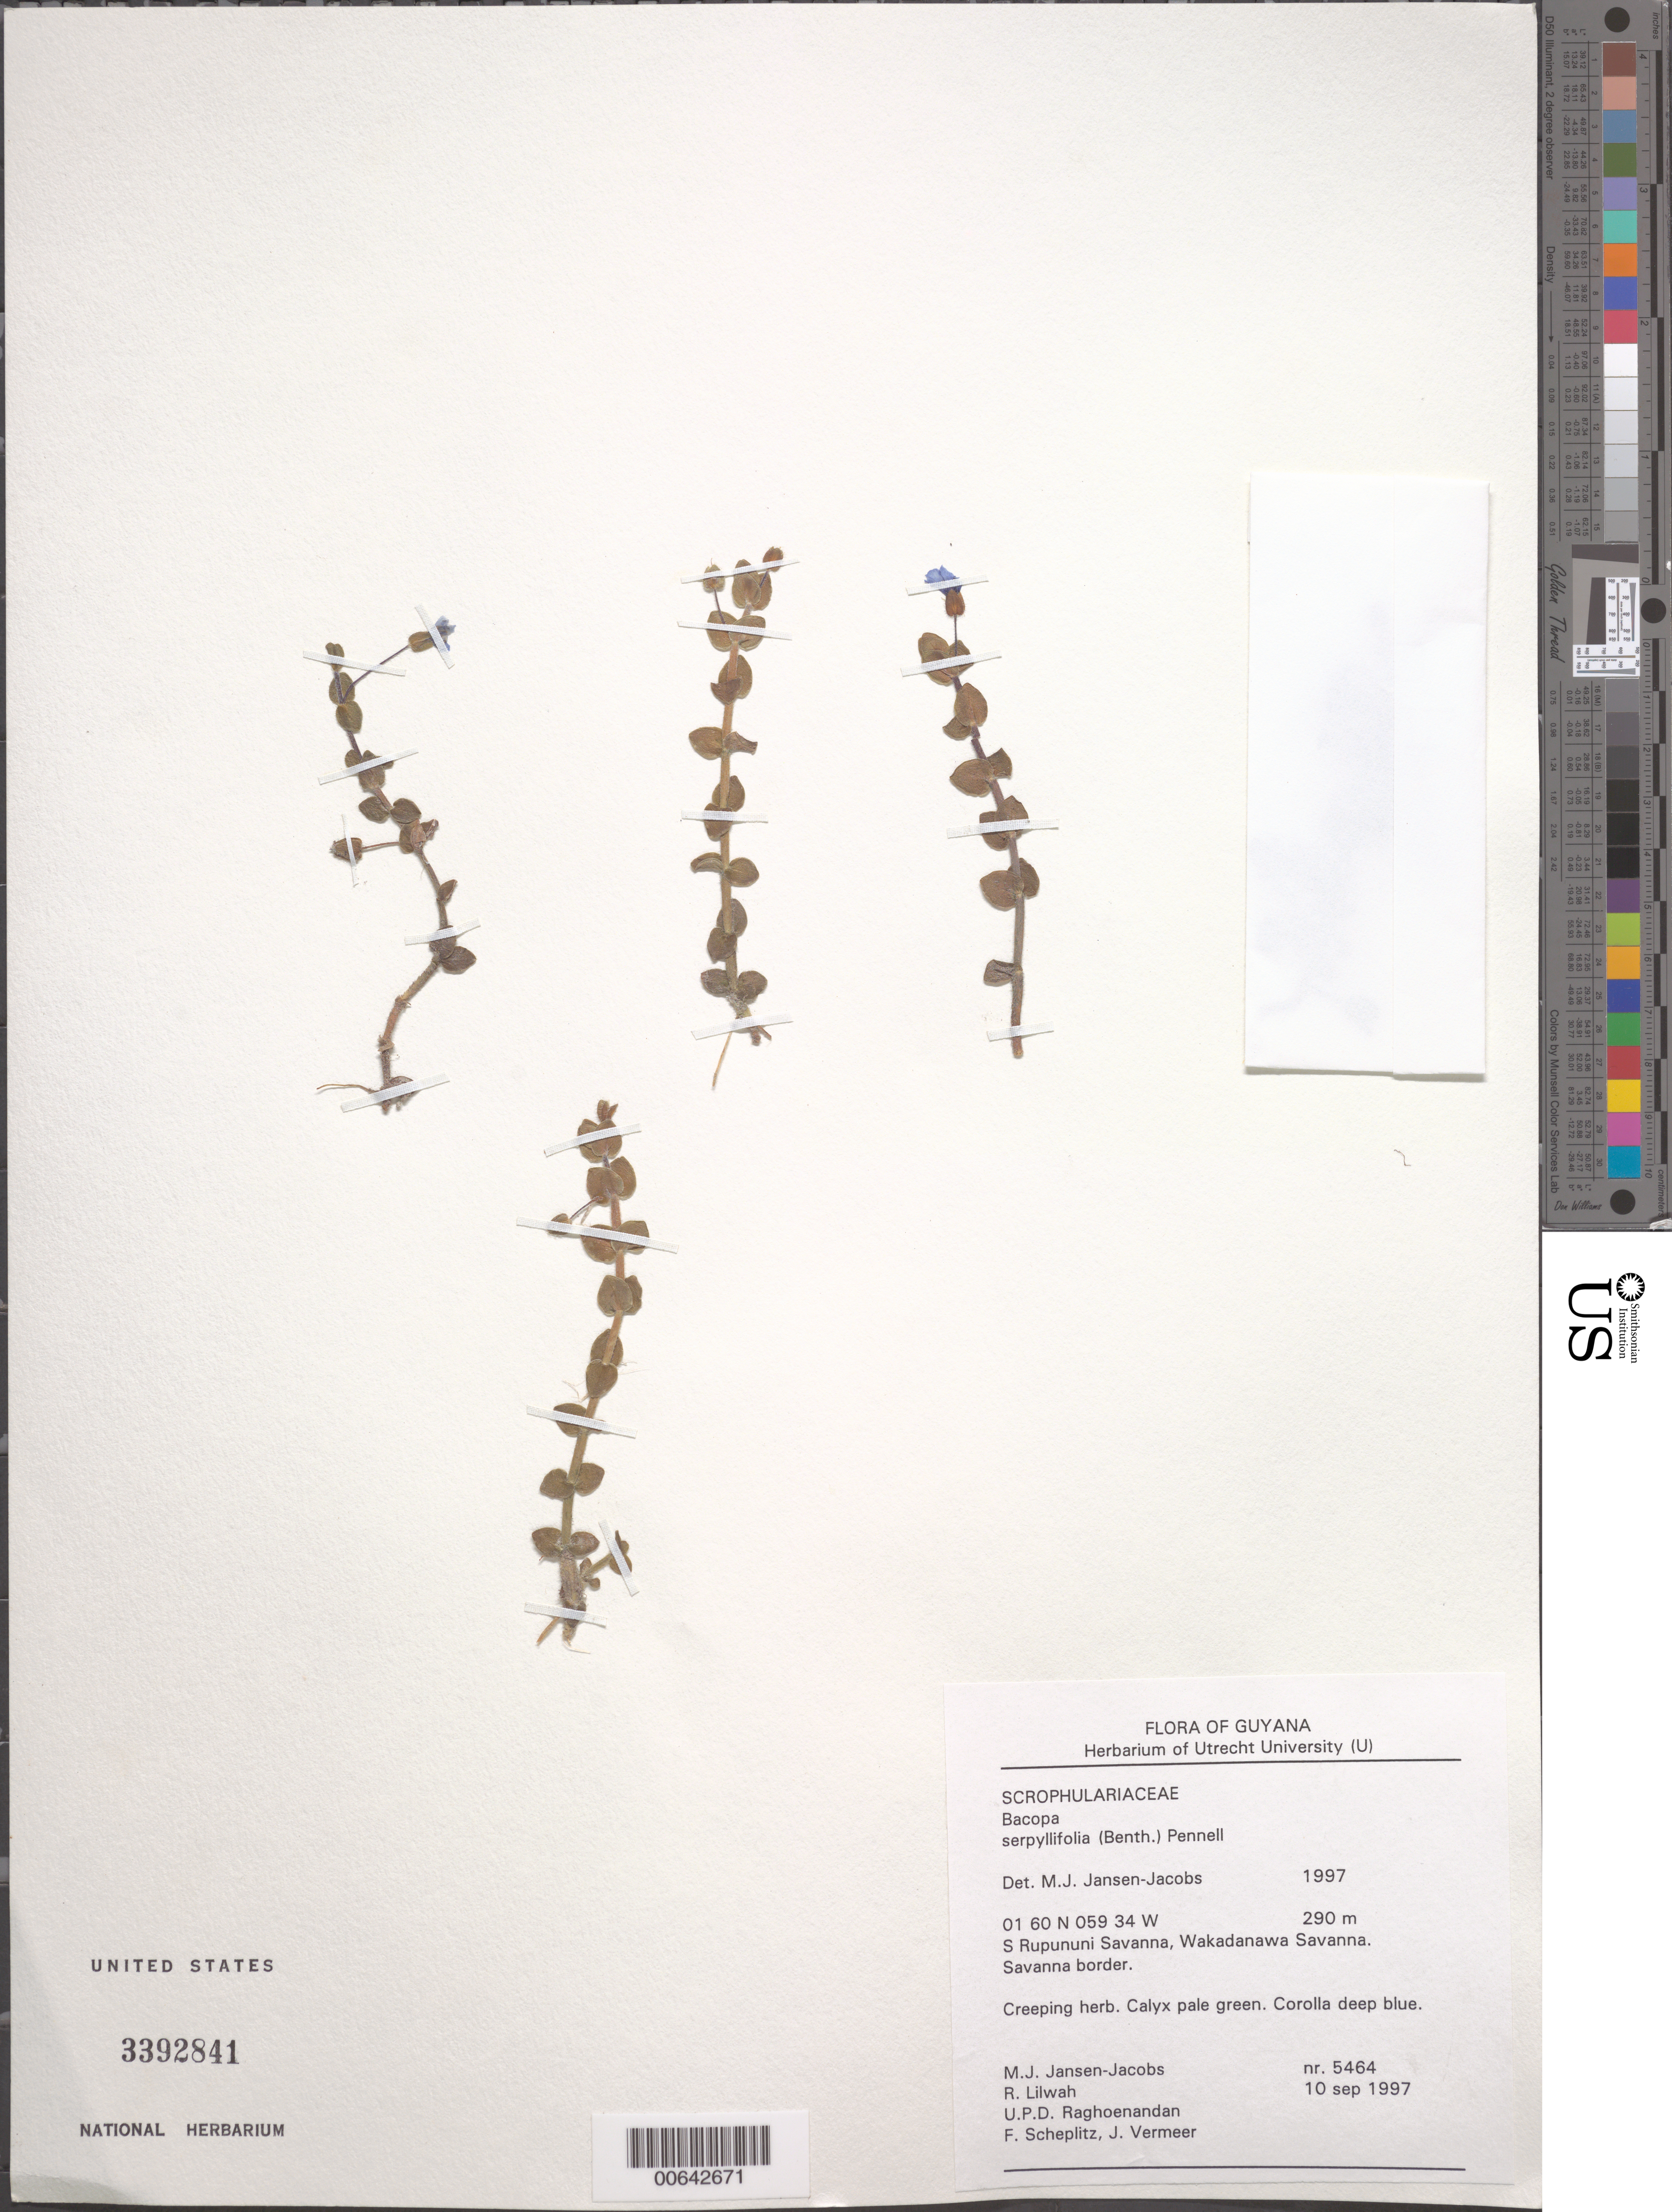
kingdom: Plantae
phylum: Tracheophyta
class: Magnoliopsida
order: Lamiales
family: Plantaginaceae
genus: Bacopa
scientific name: Bacopa serpyllifolia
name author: (Benth.) Pennell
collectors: M. J. Jansen-Jacobs, R. Lilwah, U. Raghoenandan, F. Scheplitz & J. Vermeer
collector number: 5464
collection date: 1997-09-10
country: Guyana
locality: S Rupununi Savanna, Wakadanawa Savanna.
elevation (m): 290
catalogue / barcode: US 3392841